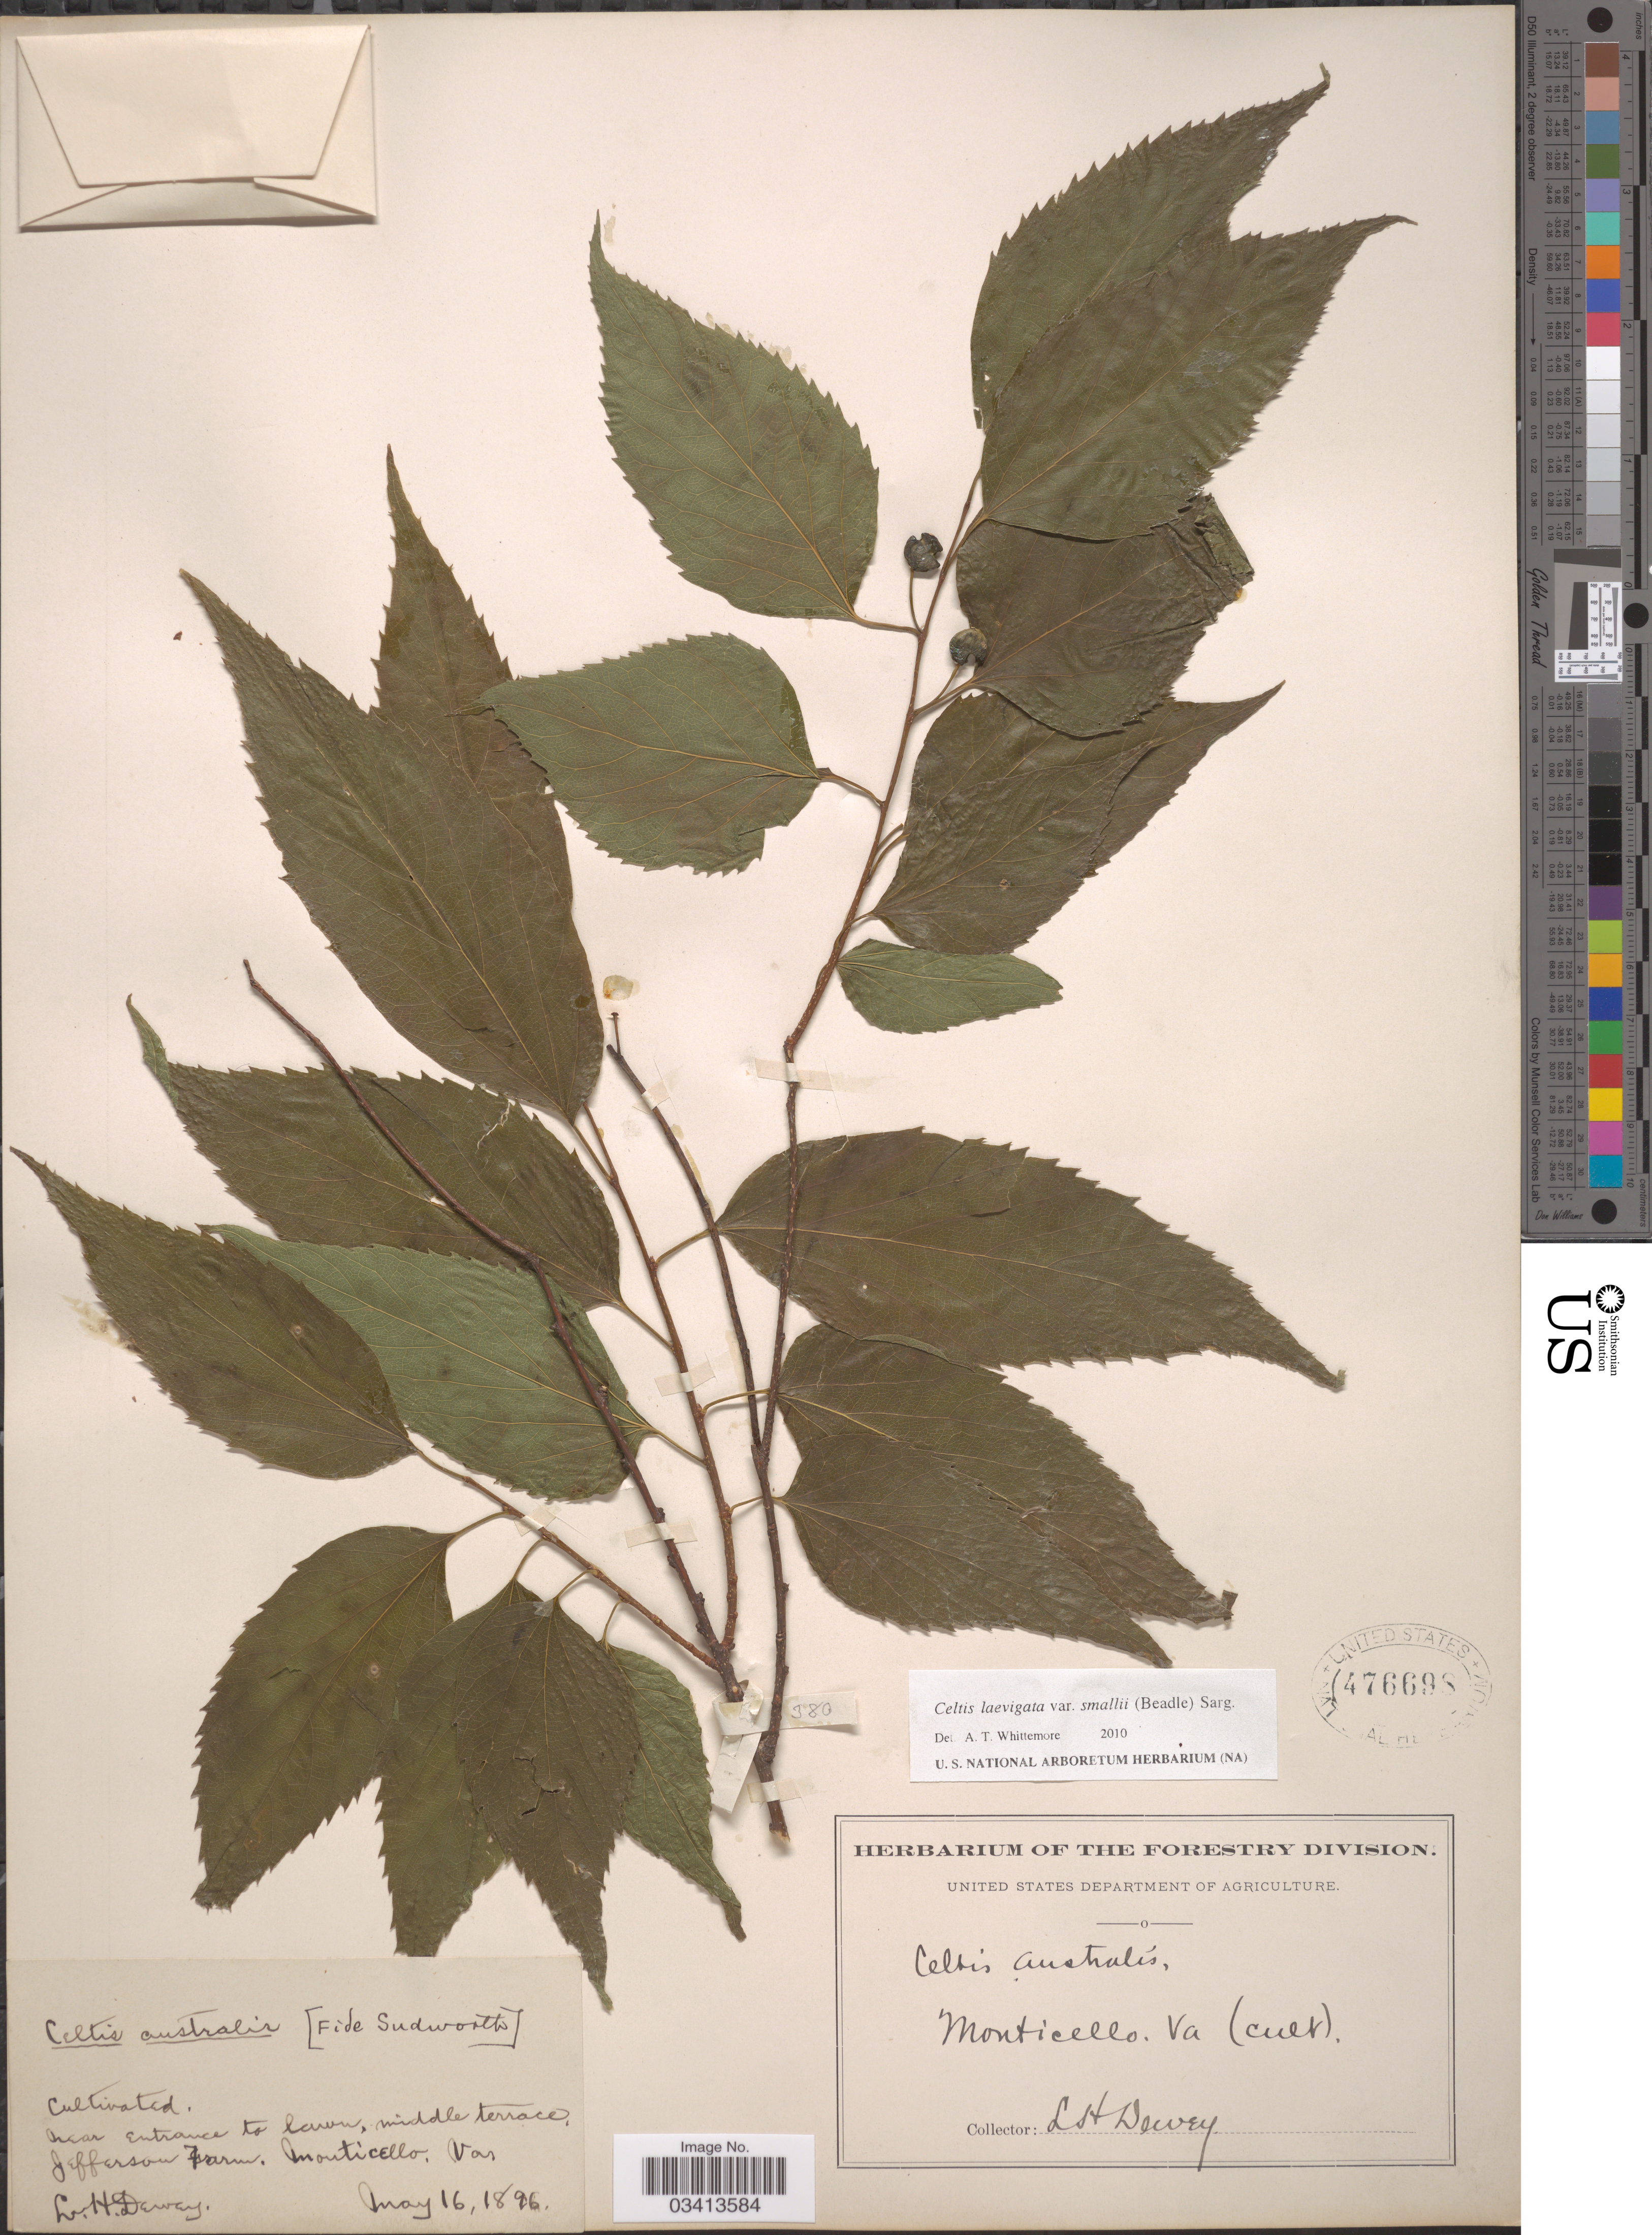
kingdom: Plantae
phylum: Tracheophyta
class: Magnoliopsida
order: Rosales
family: Cannabaceae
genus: Celtis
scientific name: Celtis laevigata var. smallii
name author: (Beadle) Sarg.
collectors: L. H. Dewey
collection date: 1896-05-16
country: United States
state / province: Virginia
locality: Near entrance to lawn, middle terrace, Jefferson Farm, Monticello.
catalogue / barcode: US 476698